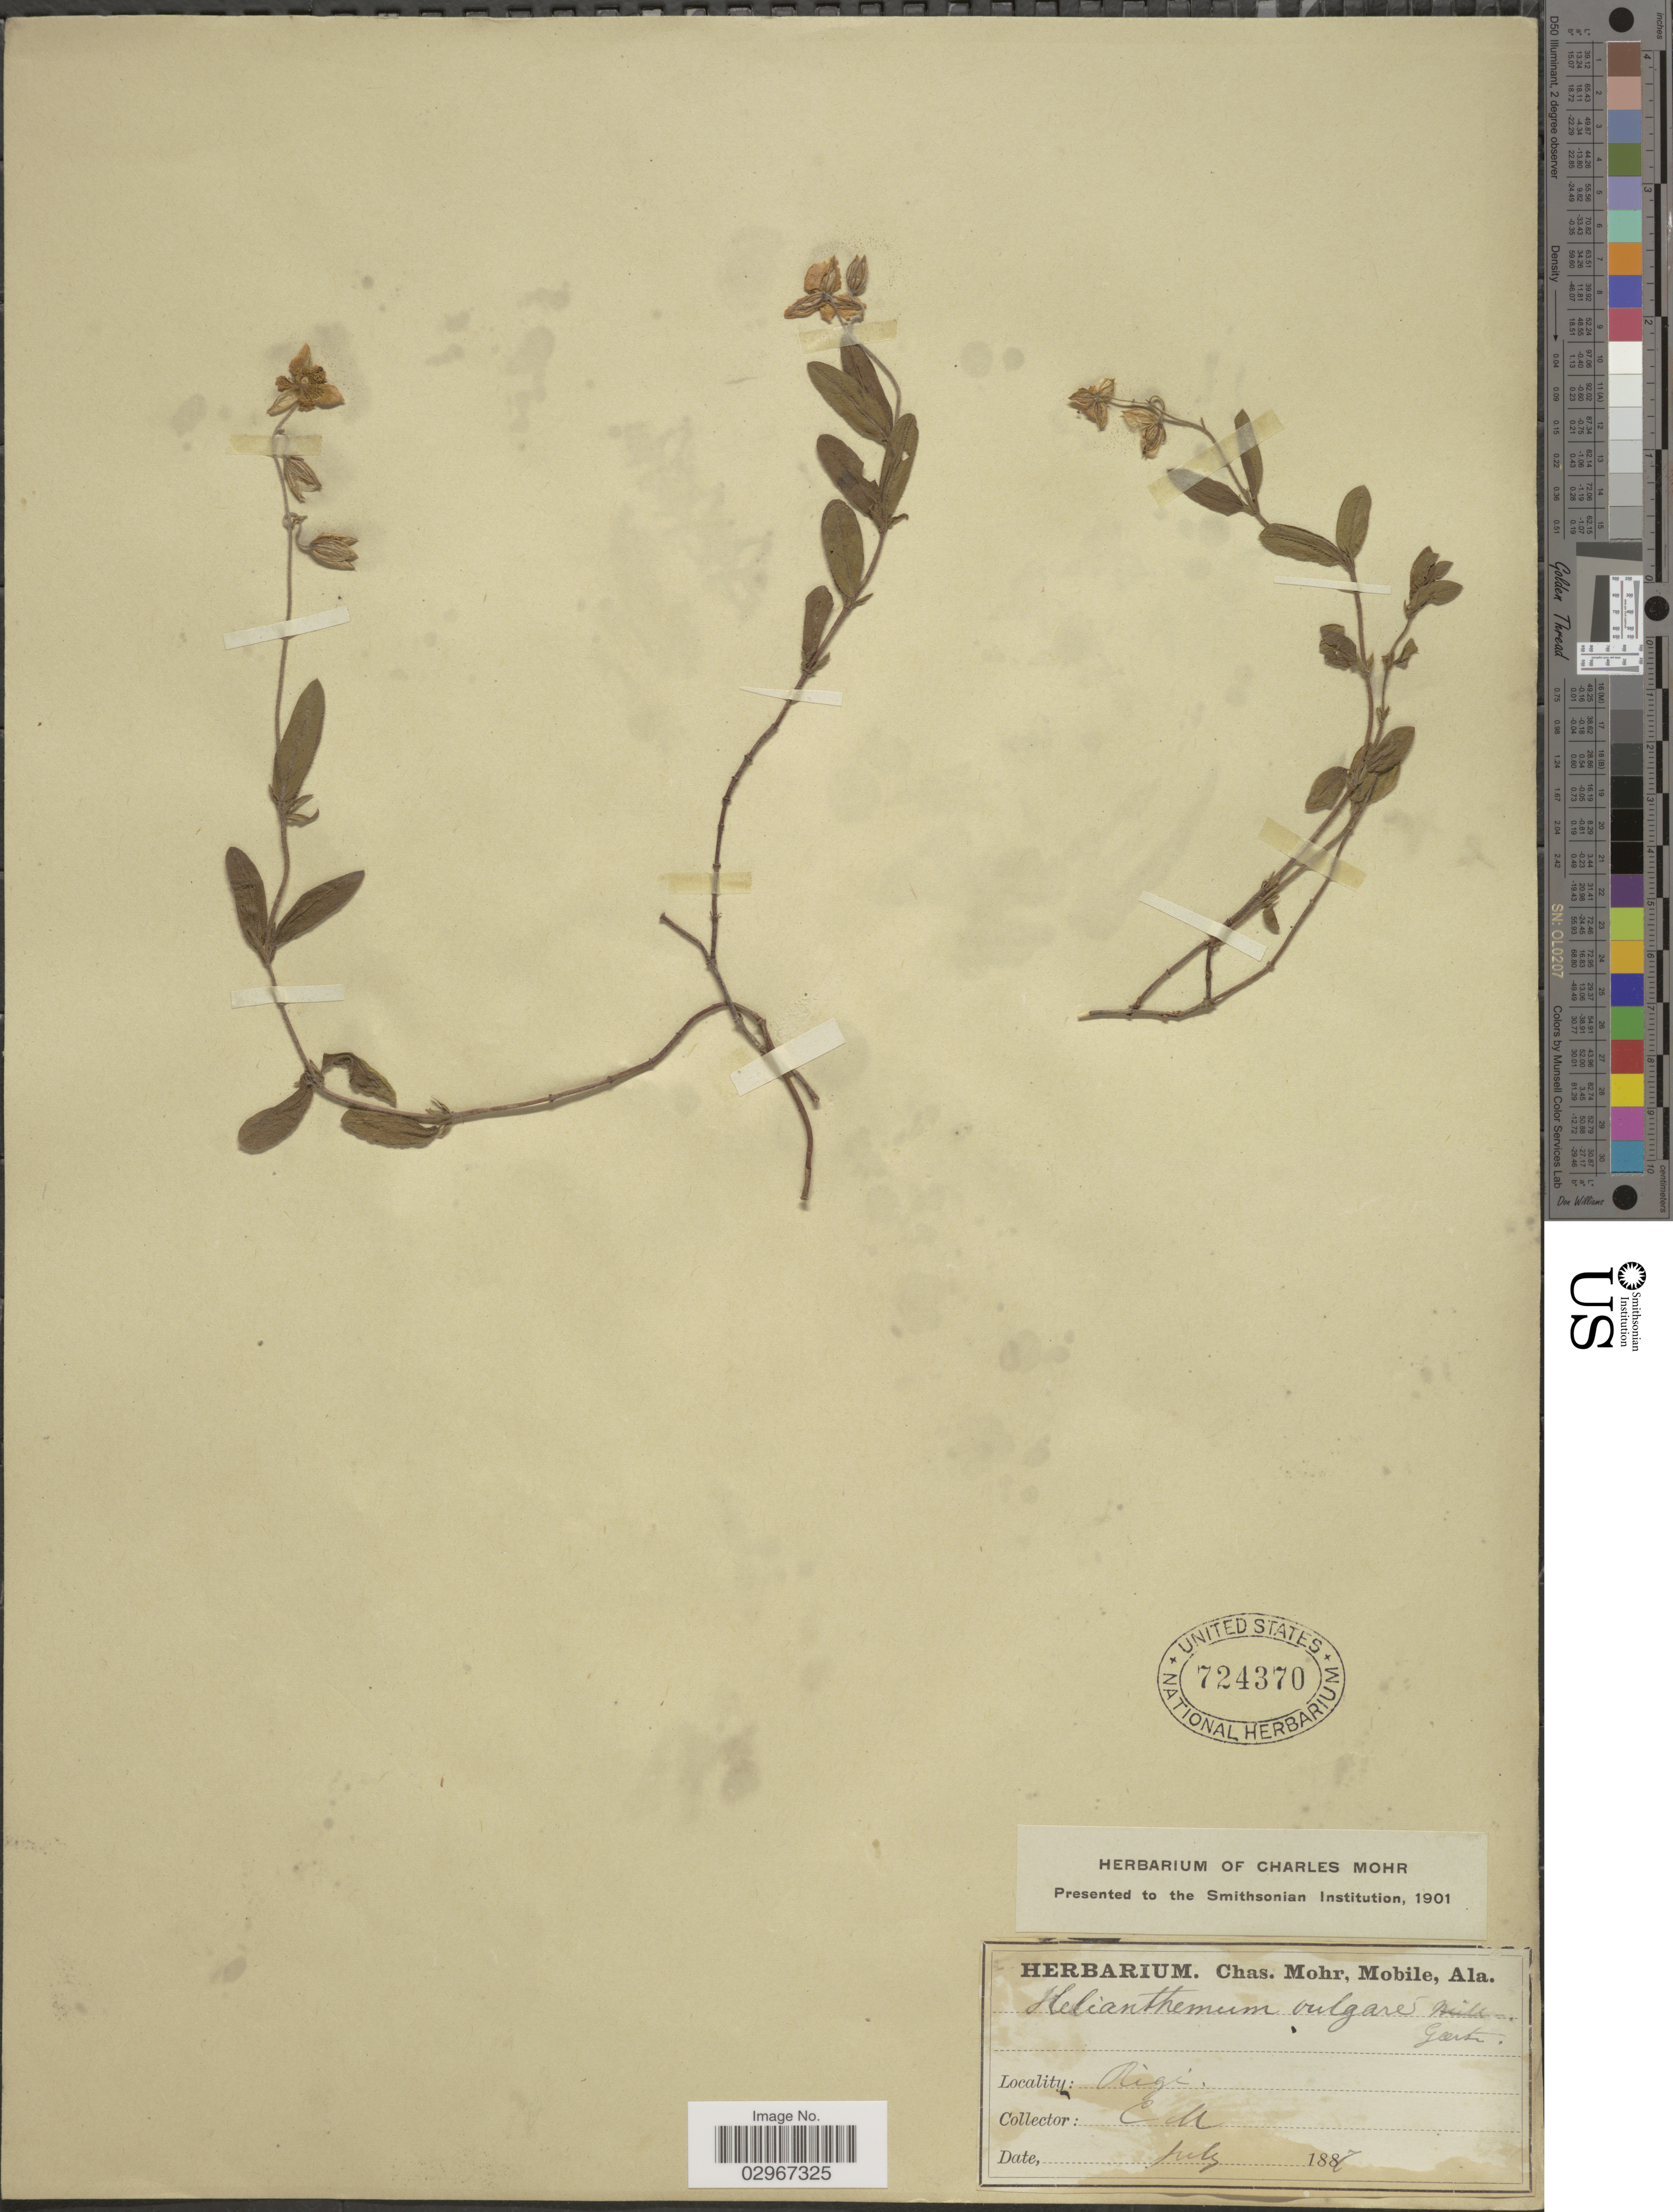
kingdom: Plantae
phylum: Tracheophyta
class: Magnoliopsida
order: Malvales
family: Cistaceae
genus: Helianthemum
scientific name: Helianthemum vulgare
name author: Gaertn.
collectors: Mohr, C. T. (herbarium)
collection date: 1887-07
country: United States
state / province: Alabama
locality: Rigi.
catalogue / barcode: US 724370